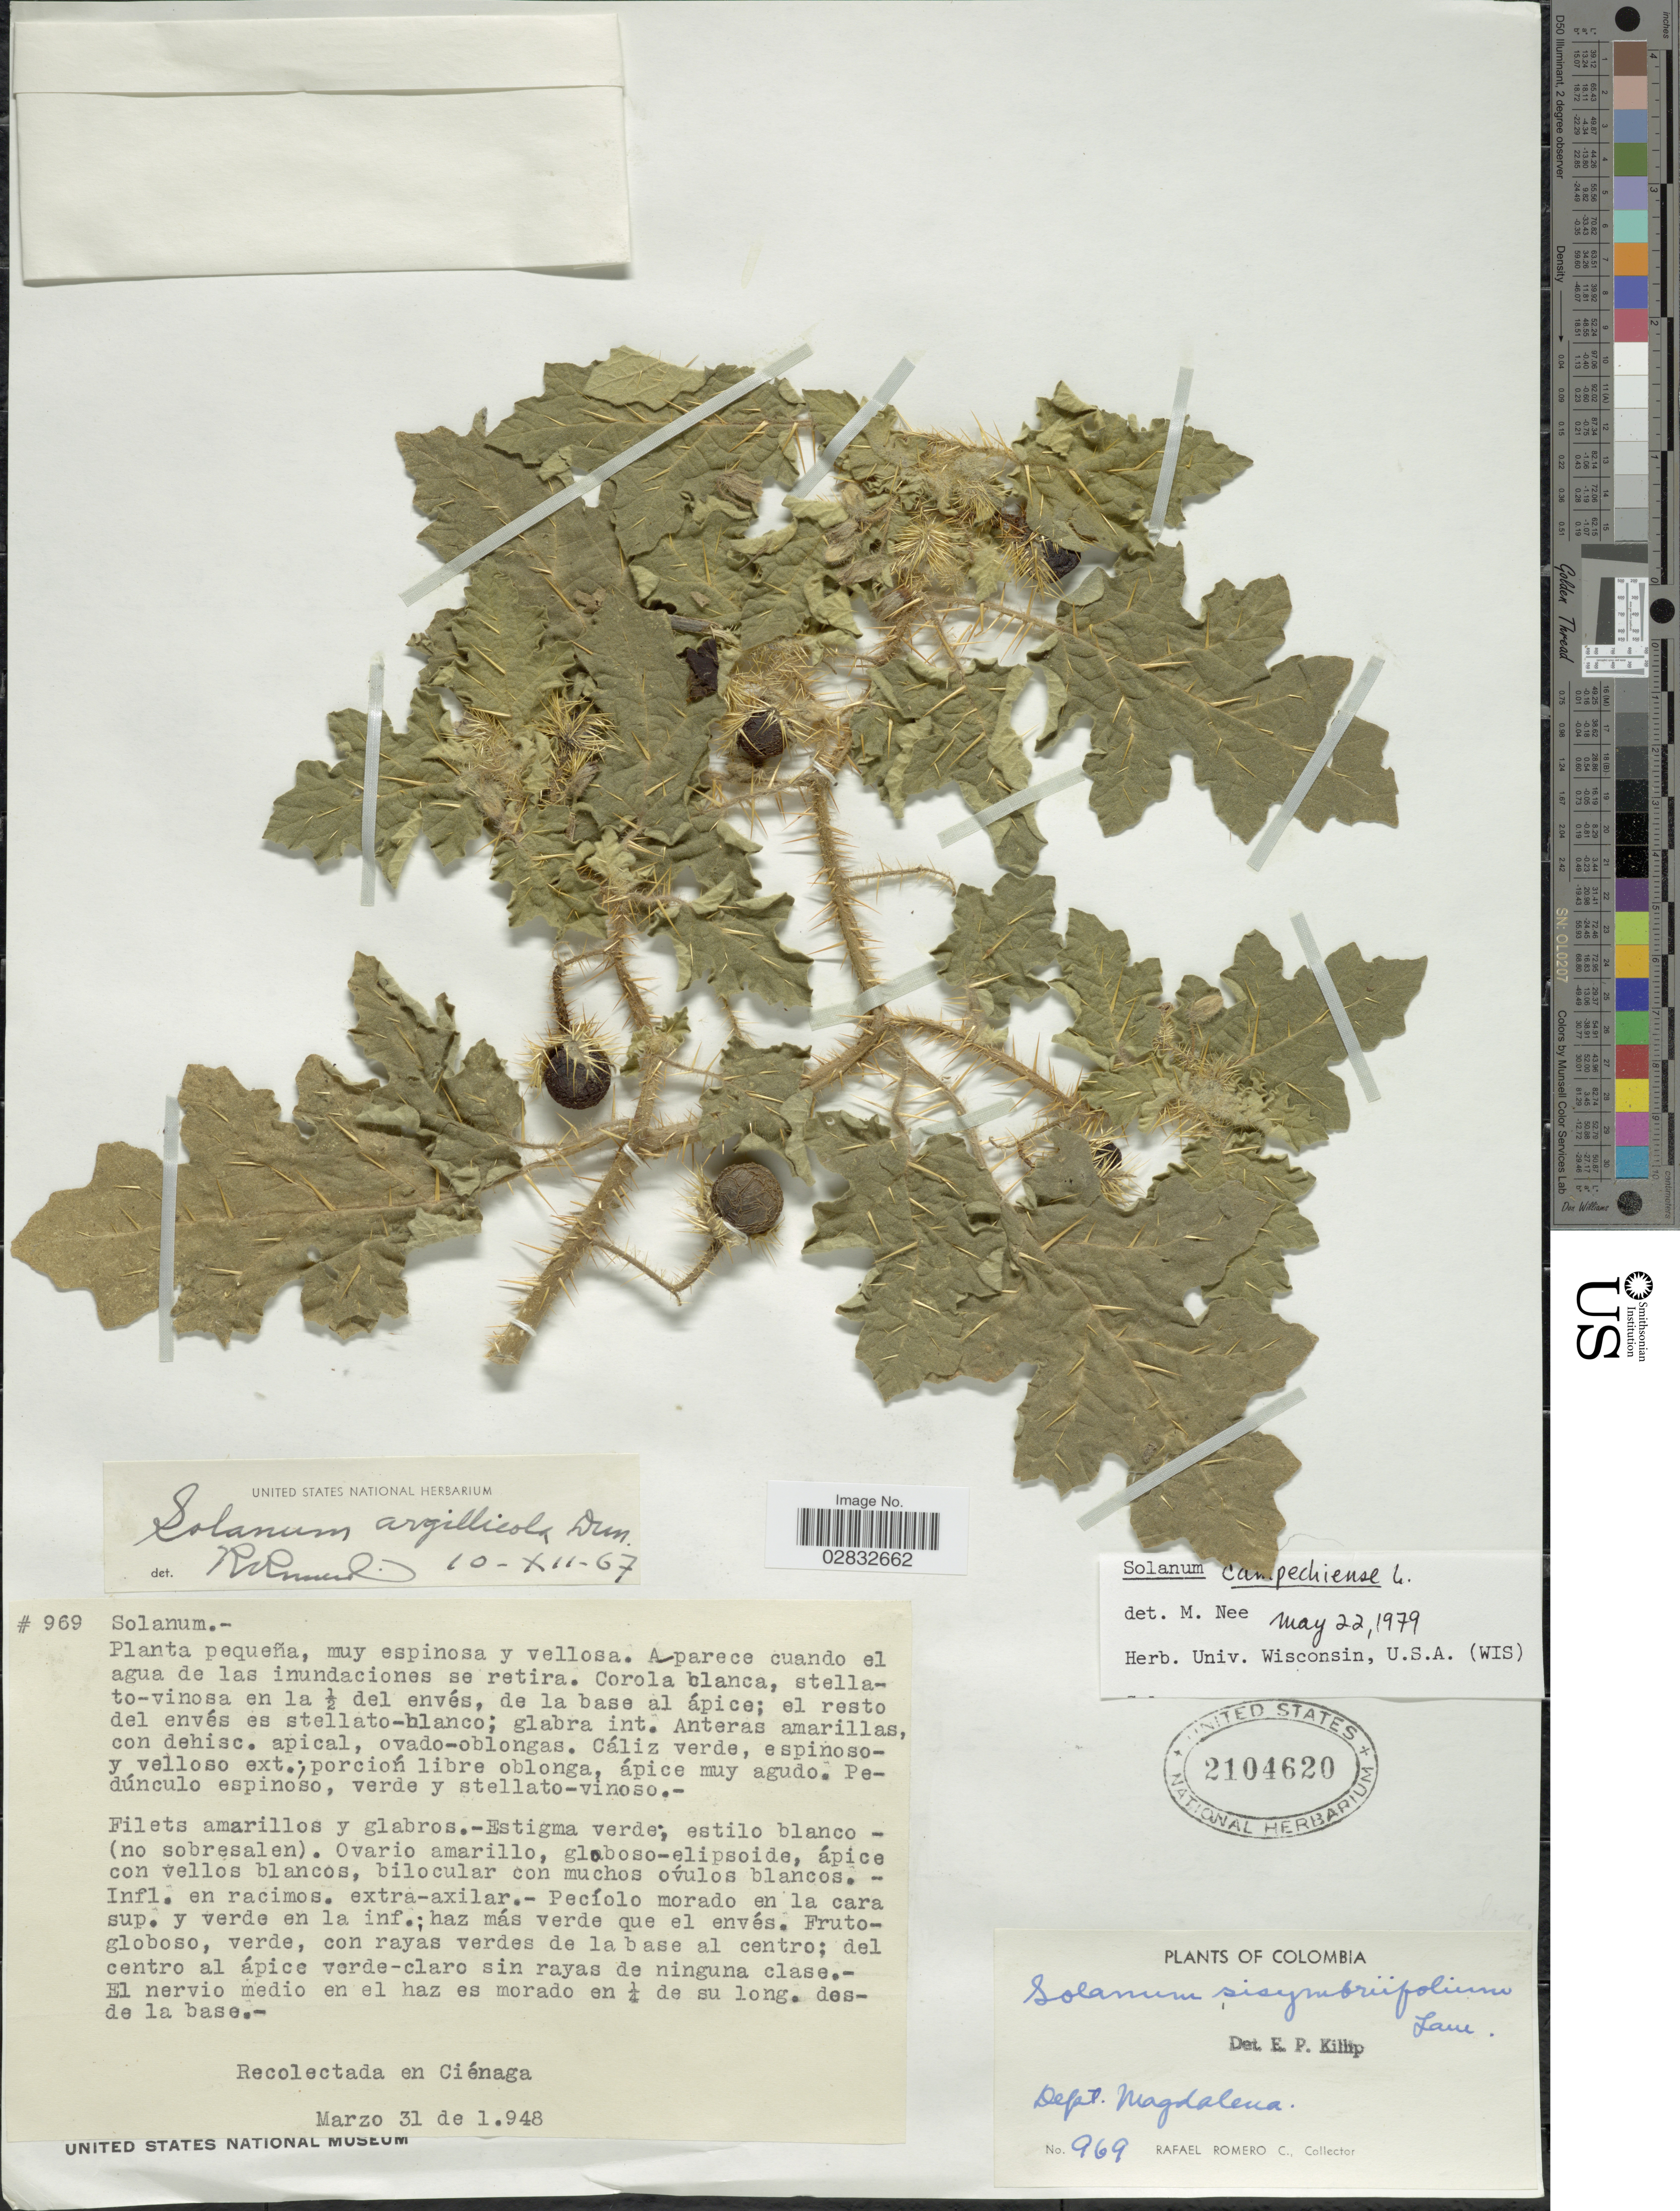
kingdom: Plantae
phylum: Tracheophyta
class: Magnoliopsida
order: Solanales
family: Solanaceae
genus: Solanum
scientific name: Solanum campechiense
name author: L.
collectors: R. Romero Castañeda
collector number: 969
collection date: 1948-03-31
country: Colombia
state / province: Magdalena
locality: Dept. Magdalena. Ciénaga.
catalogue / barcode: US 2104620